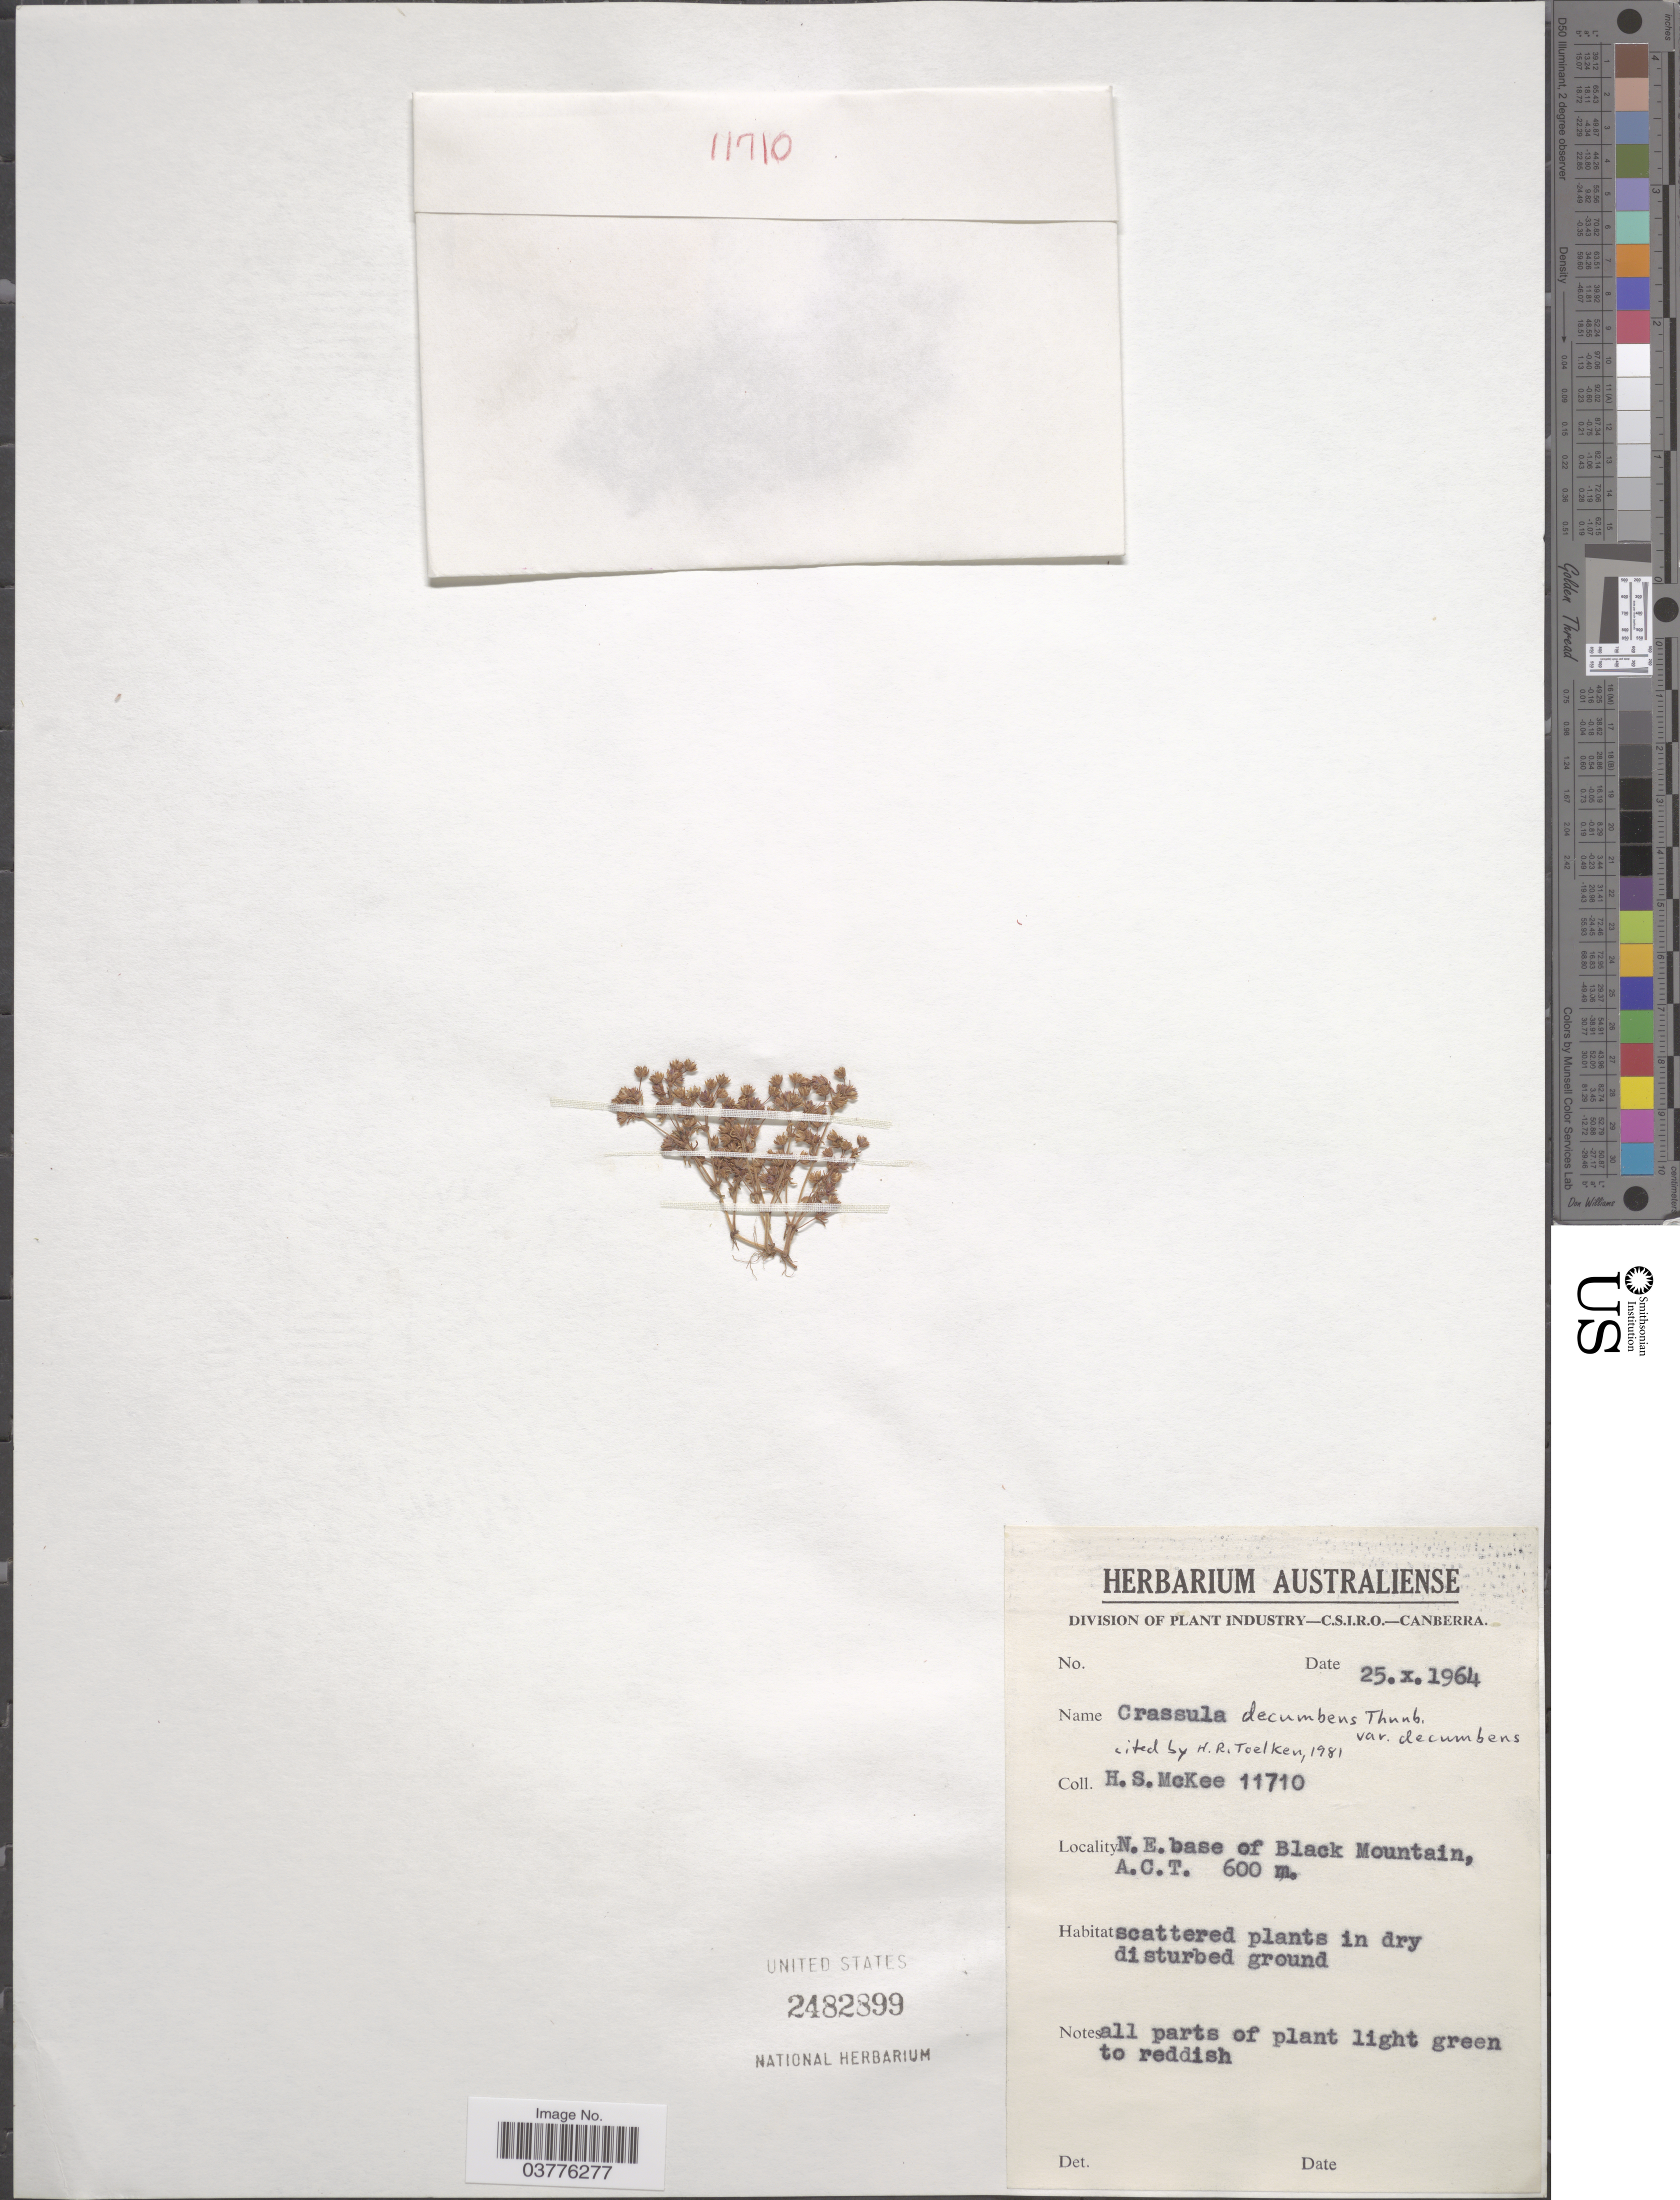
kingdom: Plantae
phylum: Tracheophyta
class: Magnoliopsida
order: Saxifragales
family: Crassulaceae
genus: Crassula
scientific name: Crassula decumbens Eckl. & Zeyh. ex Harv., nom. illeg.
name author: Eckl. & Zeyh. ex Harv. in Harv. & Sond.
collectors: H. S. McKee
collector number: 11710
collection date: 1964-10-25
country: Australia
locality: N. E. base of Black Mountain, A. C. T.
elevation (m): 600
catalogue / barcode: US 2482899